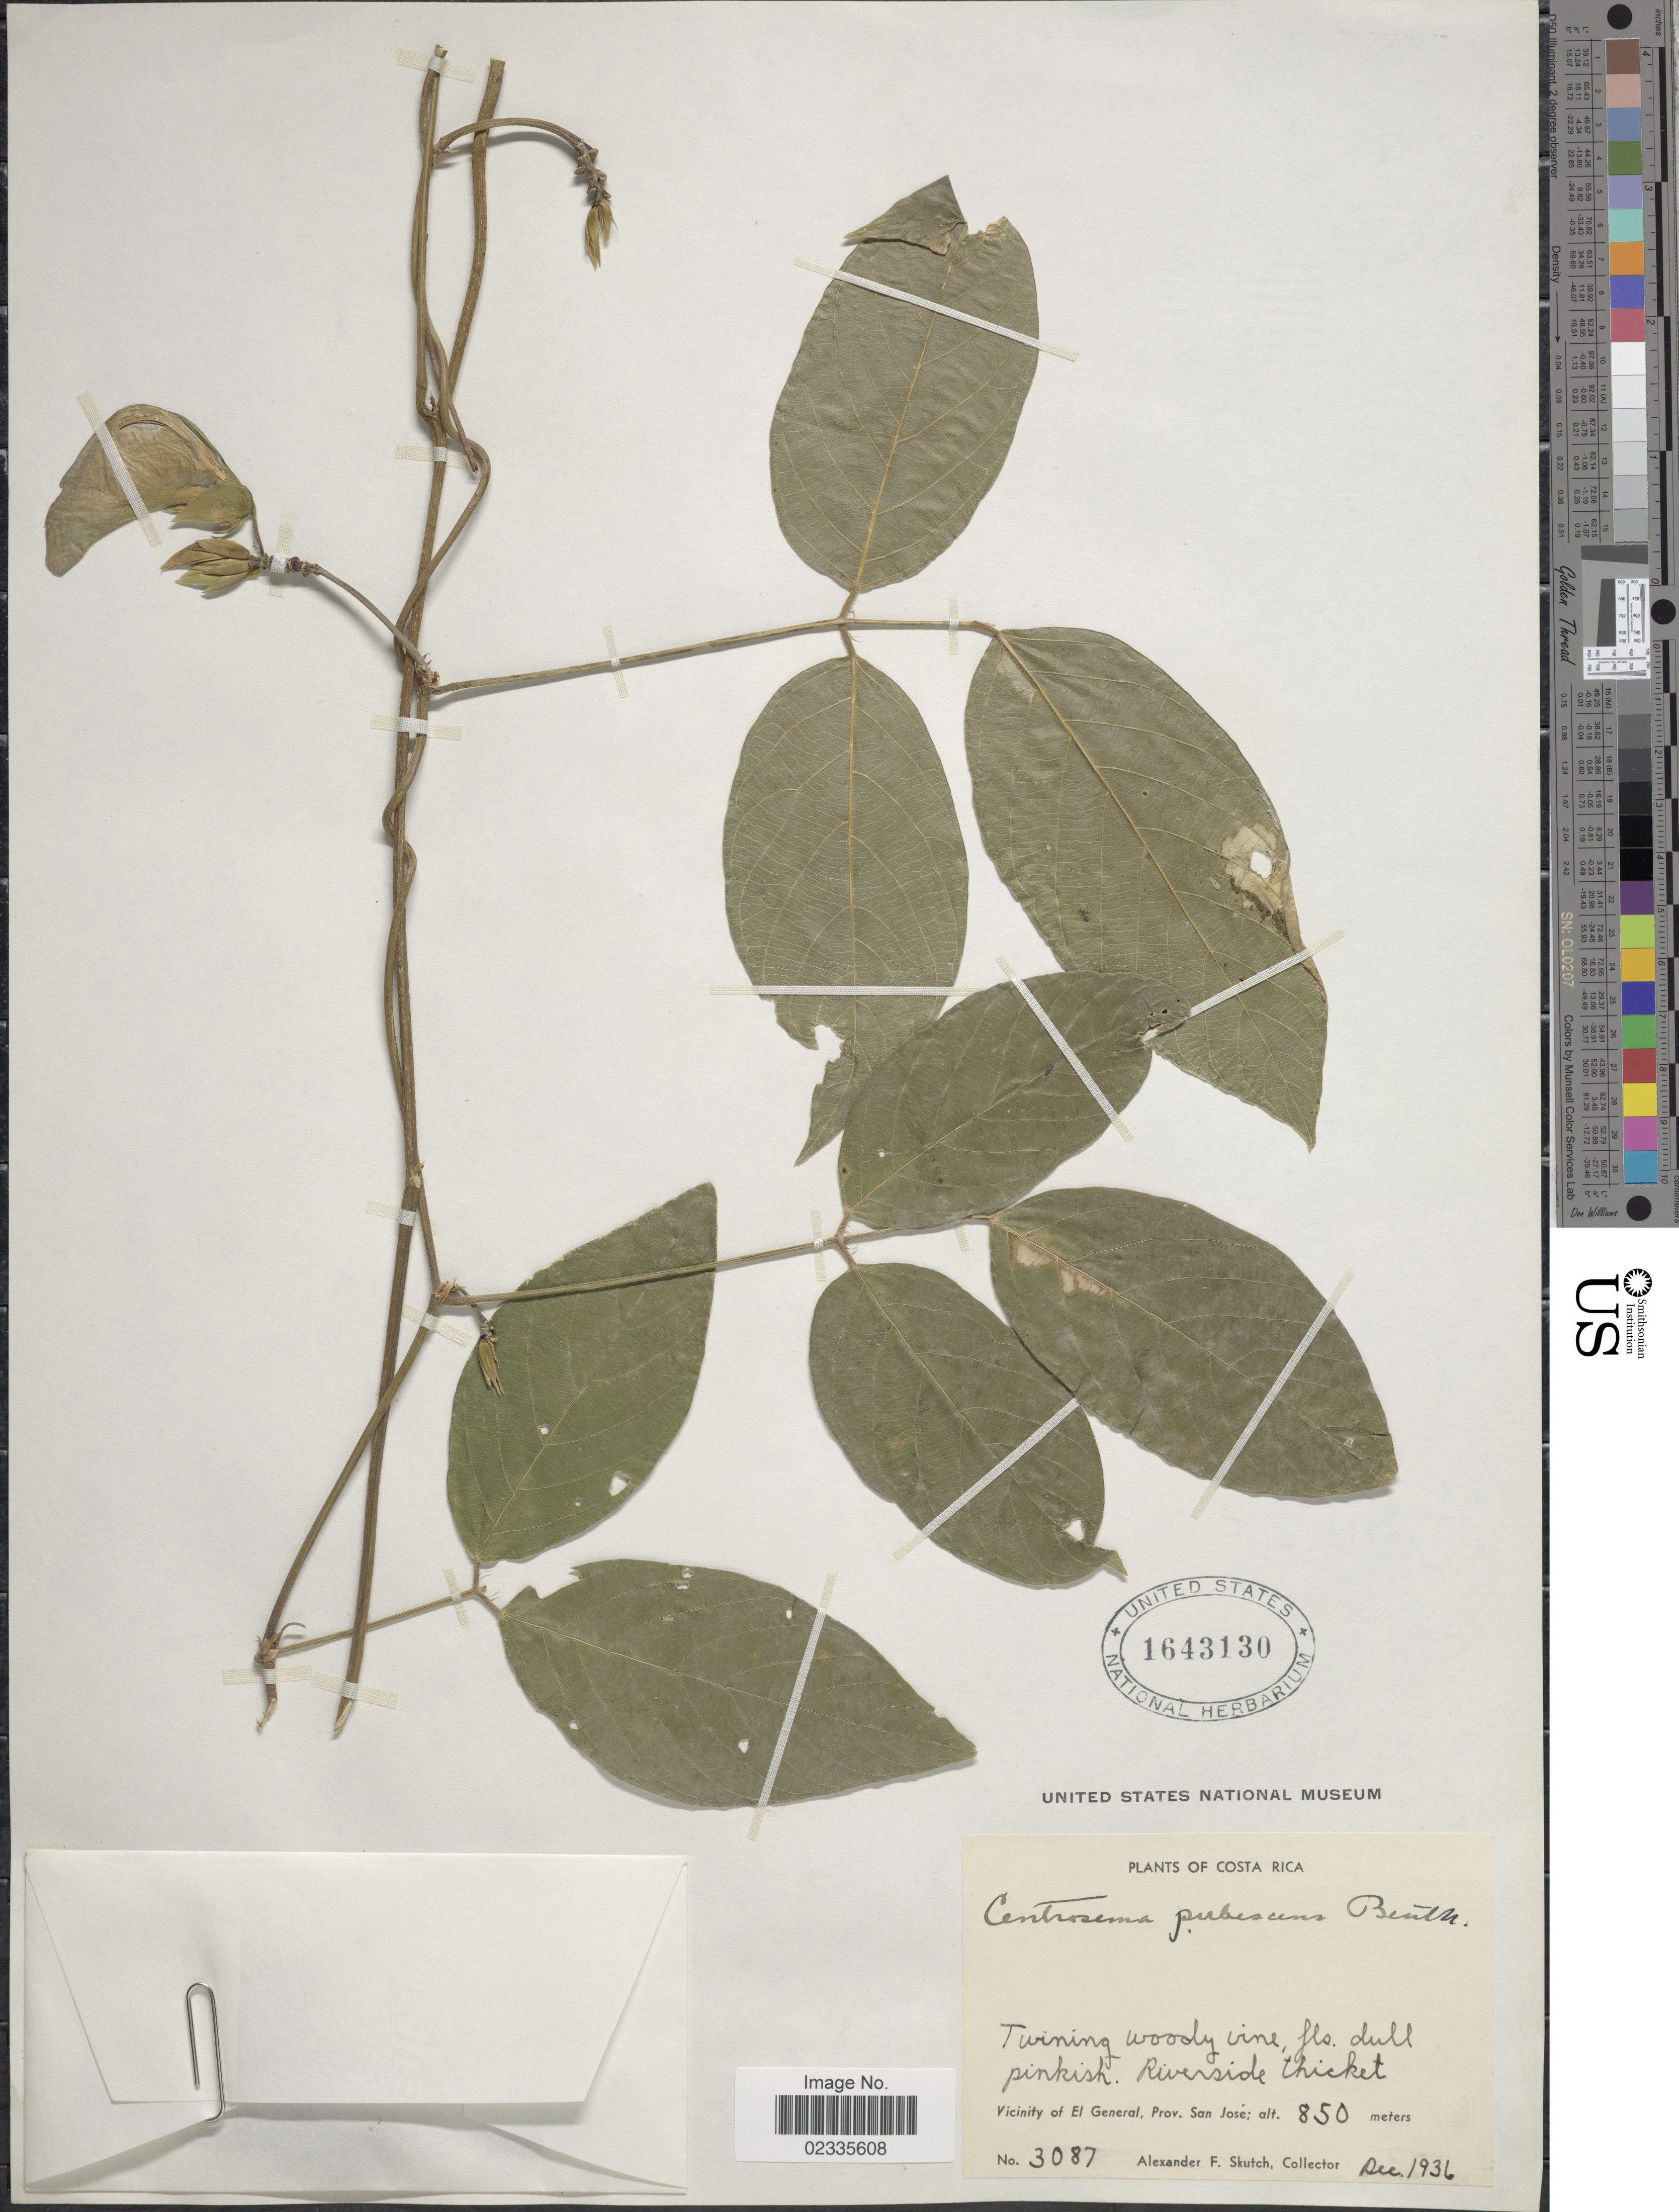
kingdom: Plantae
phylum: Tracheophyta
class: Magnoliopsida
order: Fabales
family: Fabaceae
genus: Centrosema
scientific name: Centrosema pubescens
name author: Benth.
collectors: A. F. Skutch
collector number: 3087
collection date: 1936-12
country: Costa Rica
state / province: San José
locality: Vicinity of El General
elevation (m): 850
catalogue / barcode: US 1643130